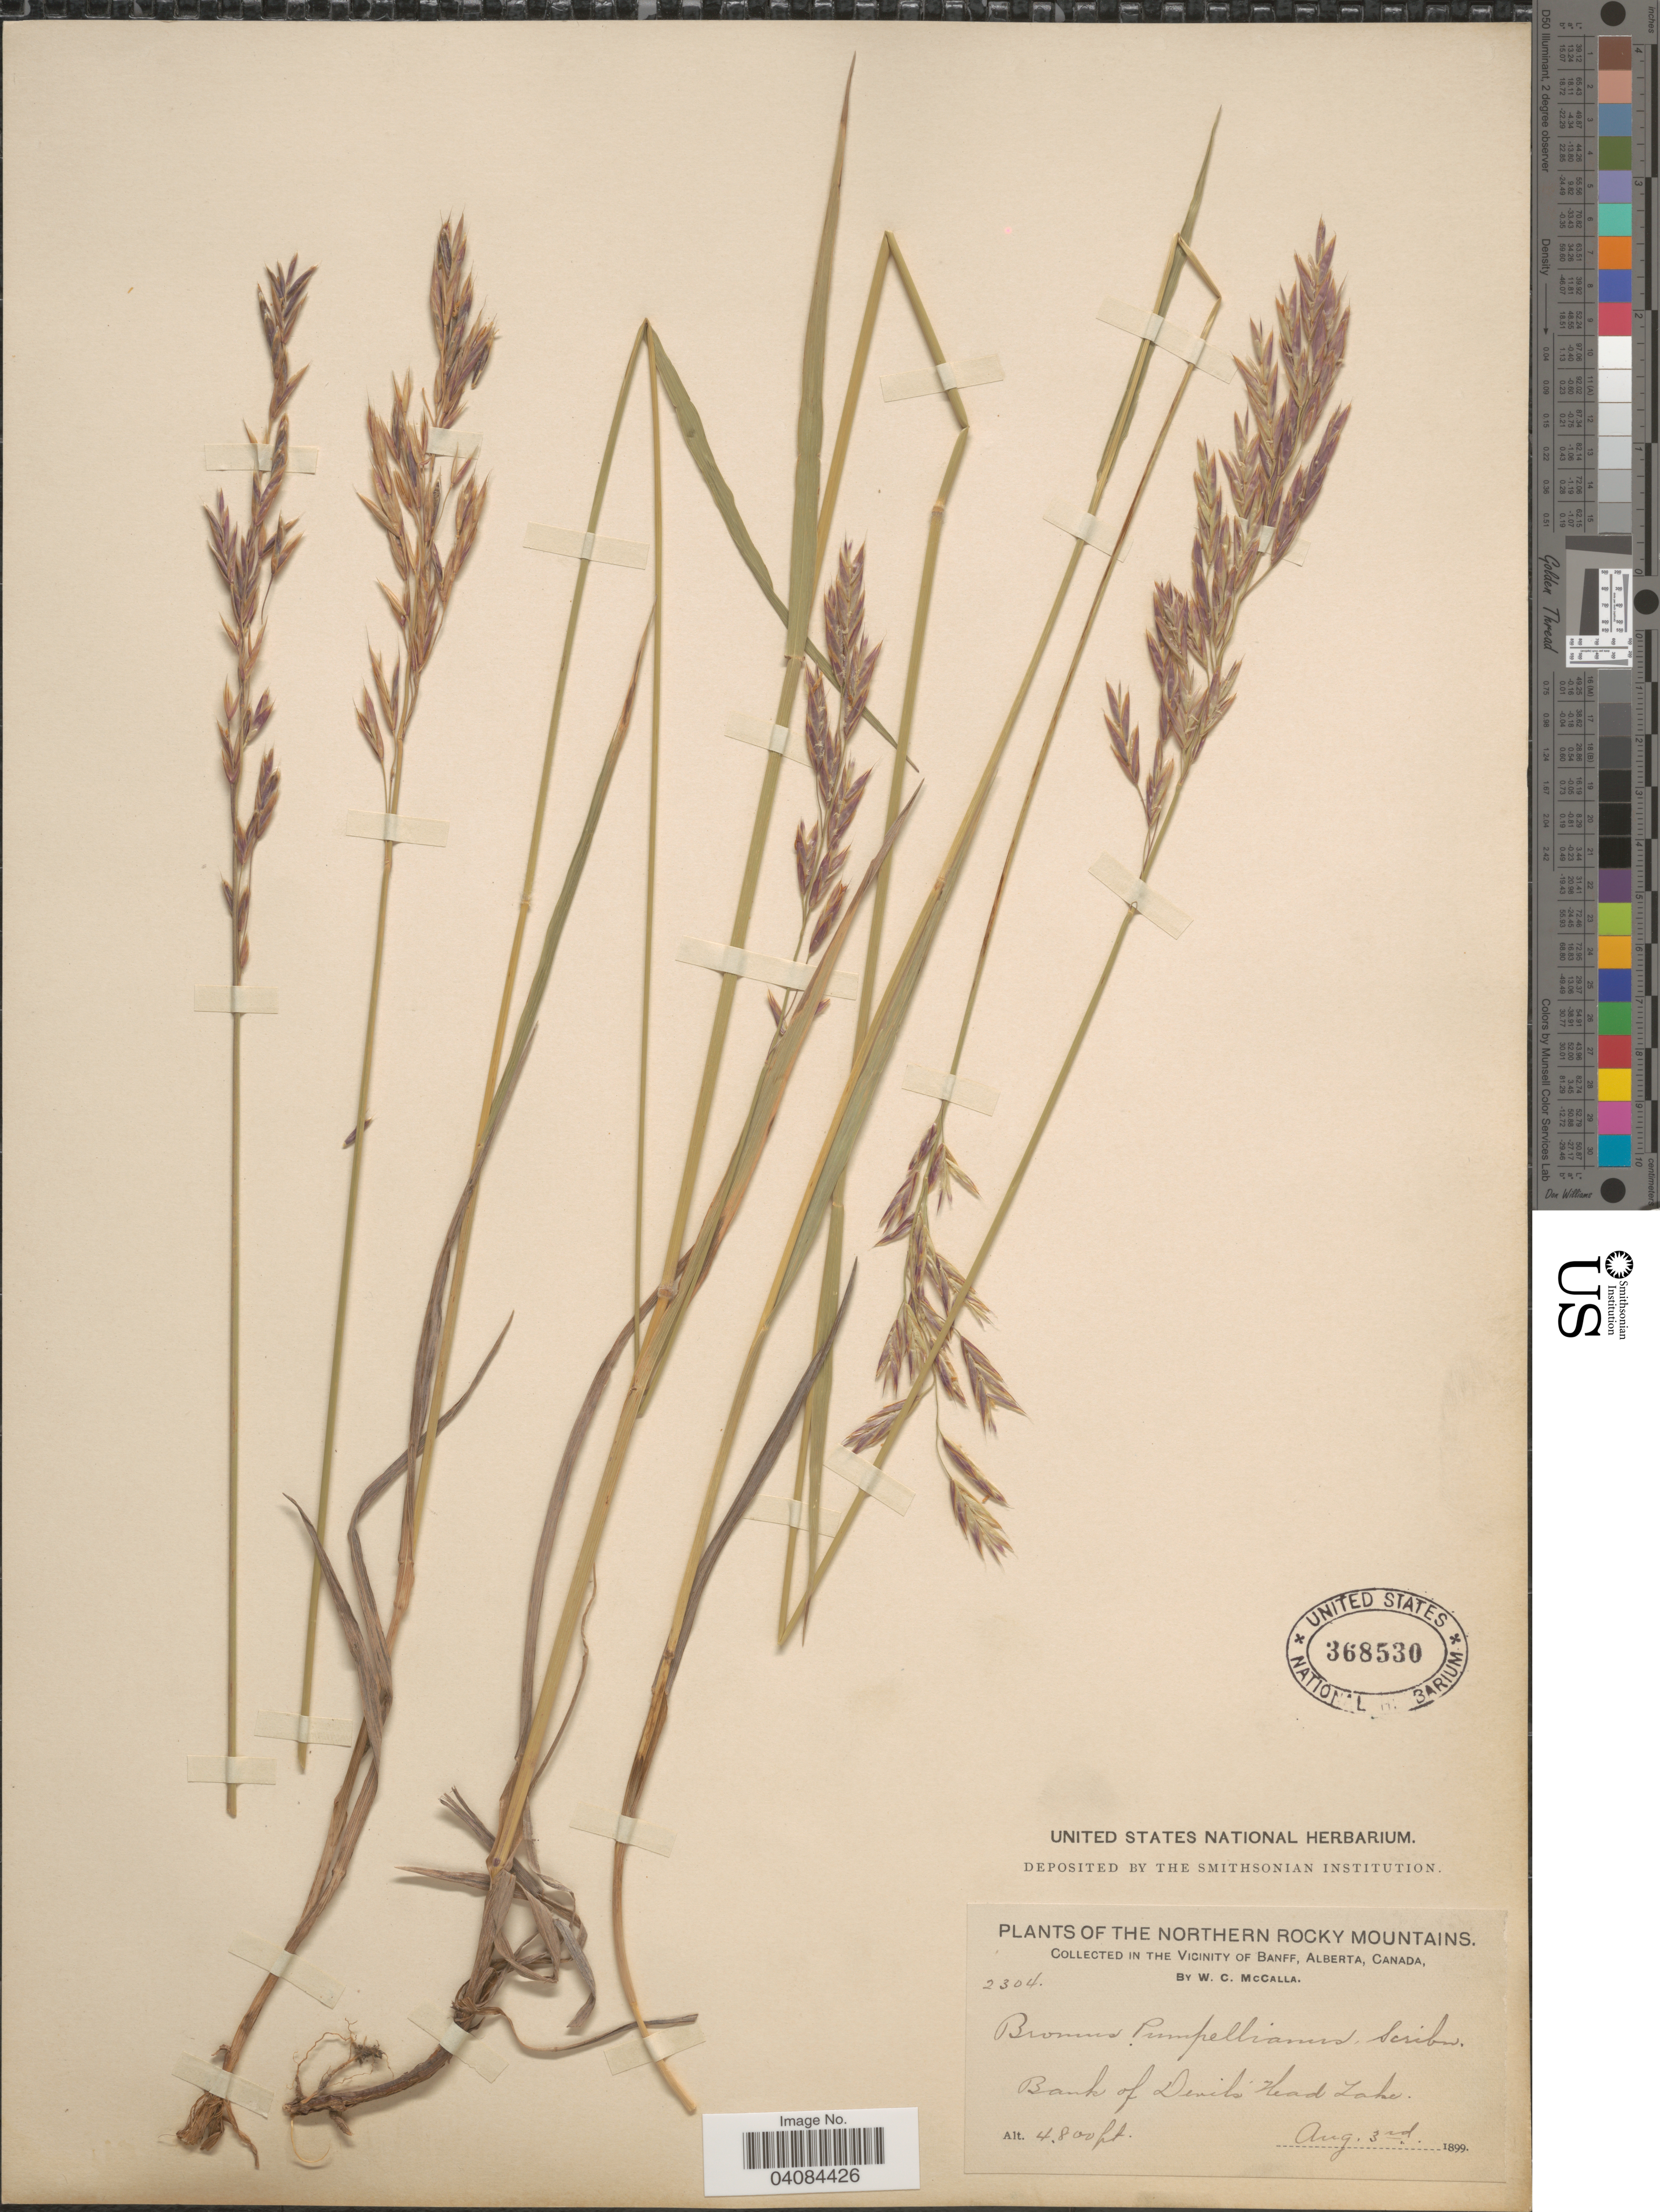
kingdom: Plantae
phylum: Tracheophyta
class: Liliopsida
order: Poales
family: Poaceae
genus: Bromus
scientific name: Bromus pumpellianus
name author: Scribn.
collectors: W. McCalla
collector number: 2304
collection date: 1899-08-03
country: Canada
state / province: Alberta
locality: The Northern Rocky Mountains. In the Vicinity of Banff. Bank of Devil's Head Lake.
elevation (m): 1463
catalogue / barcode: US 368530